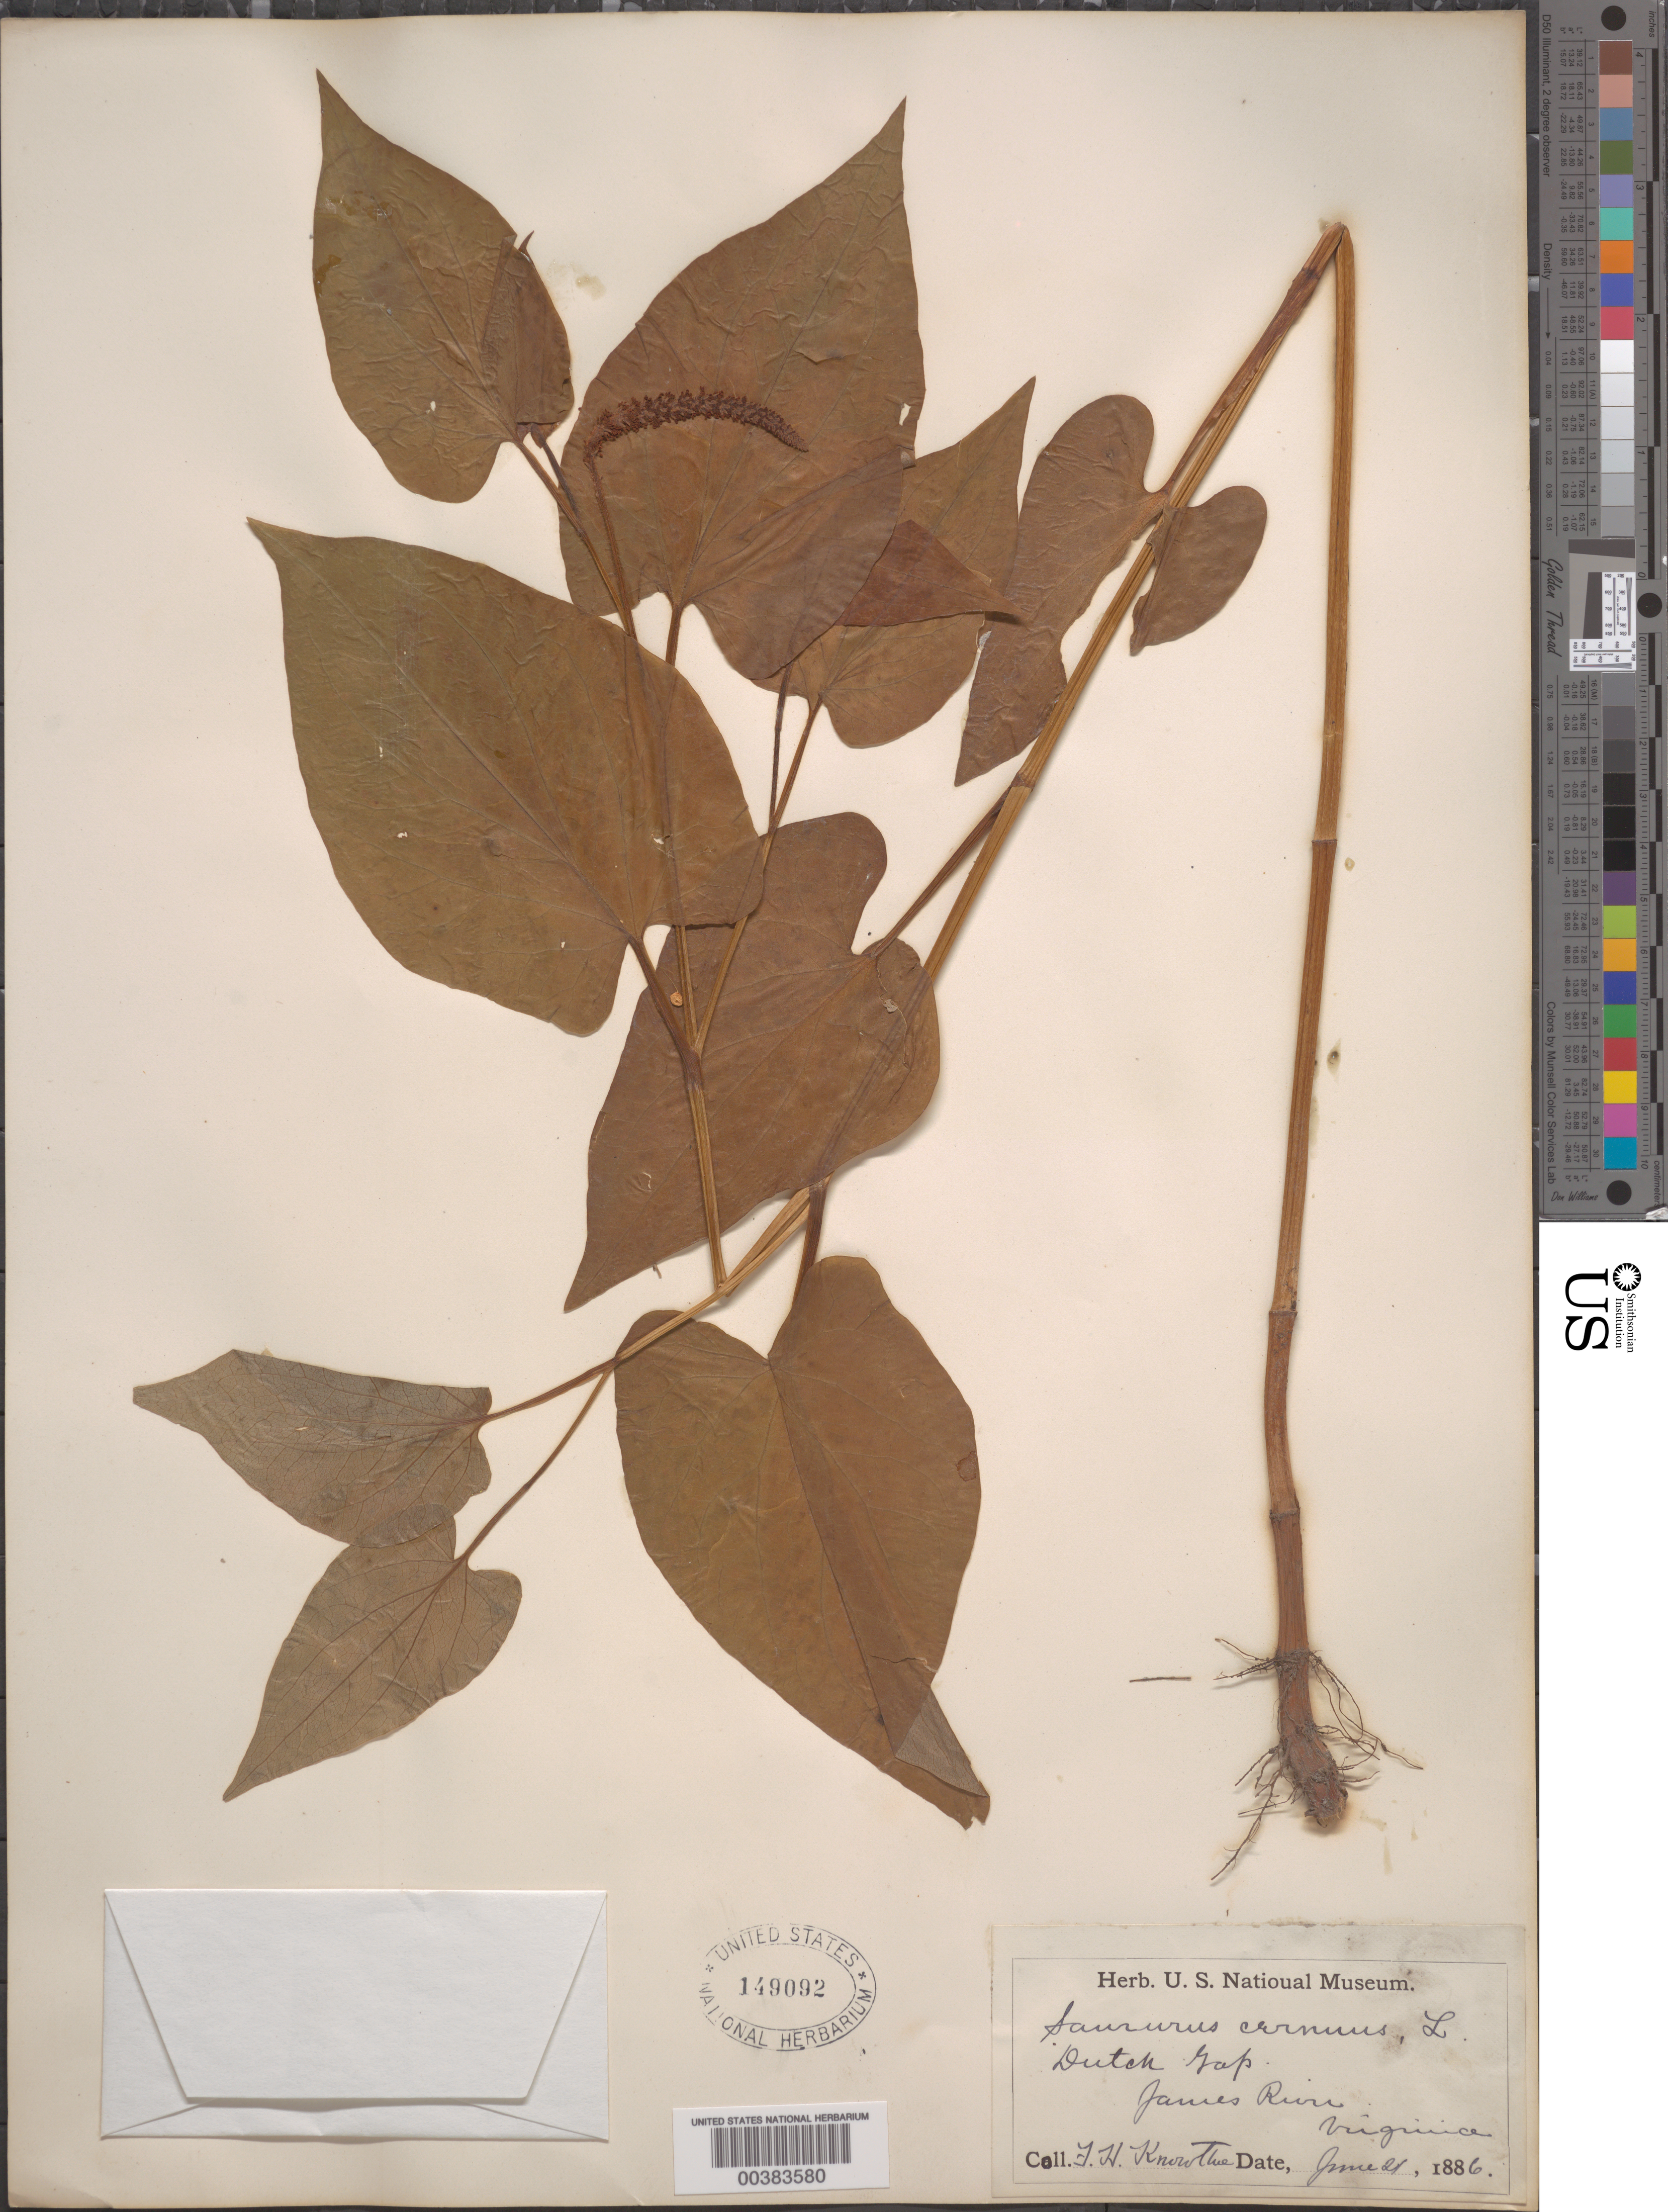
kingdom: Plantae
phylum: Tracheophyta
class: Magnoliopsida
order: Piperales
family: Saururaceae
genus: Saururus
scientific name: Saururus cernuus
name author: L.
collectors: F. H. Knowlton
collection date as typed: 21 Jun 1886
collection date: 1886-06-21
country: United States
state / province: Virginia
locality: James river, dutch gap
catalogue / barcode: US 149092